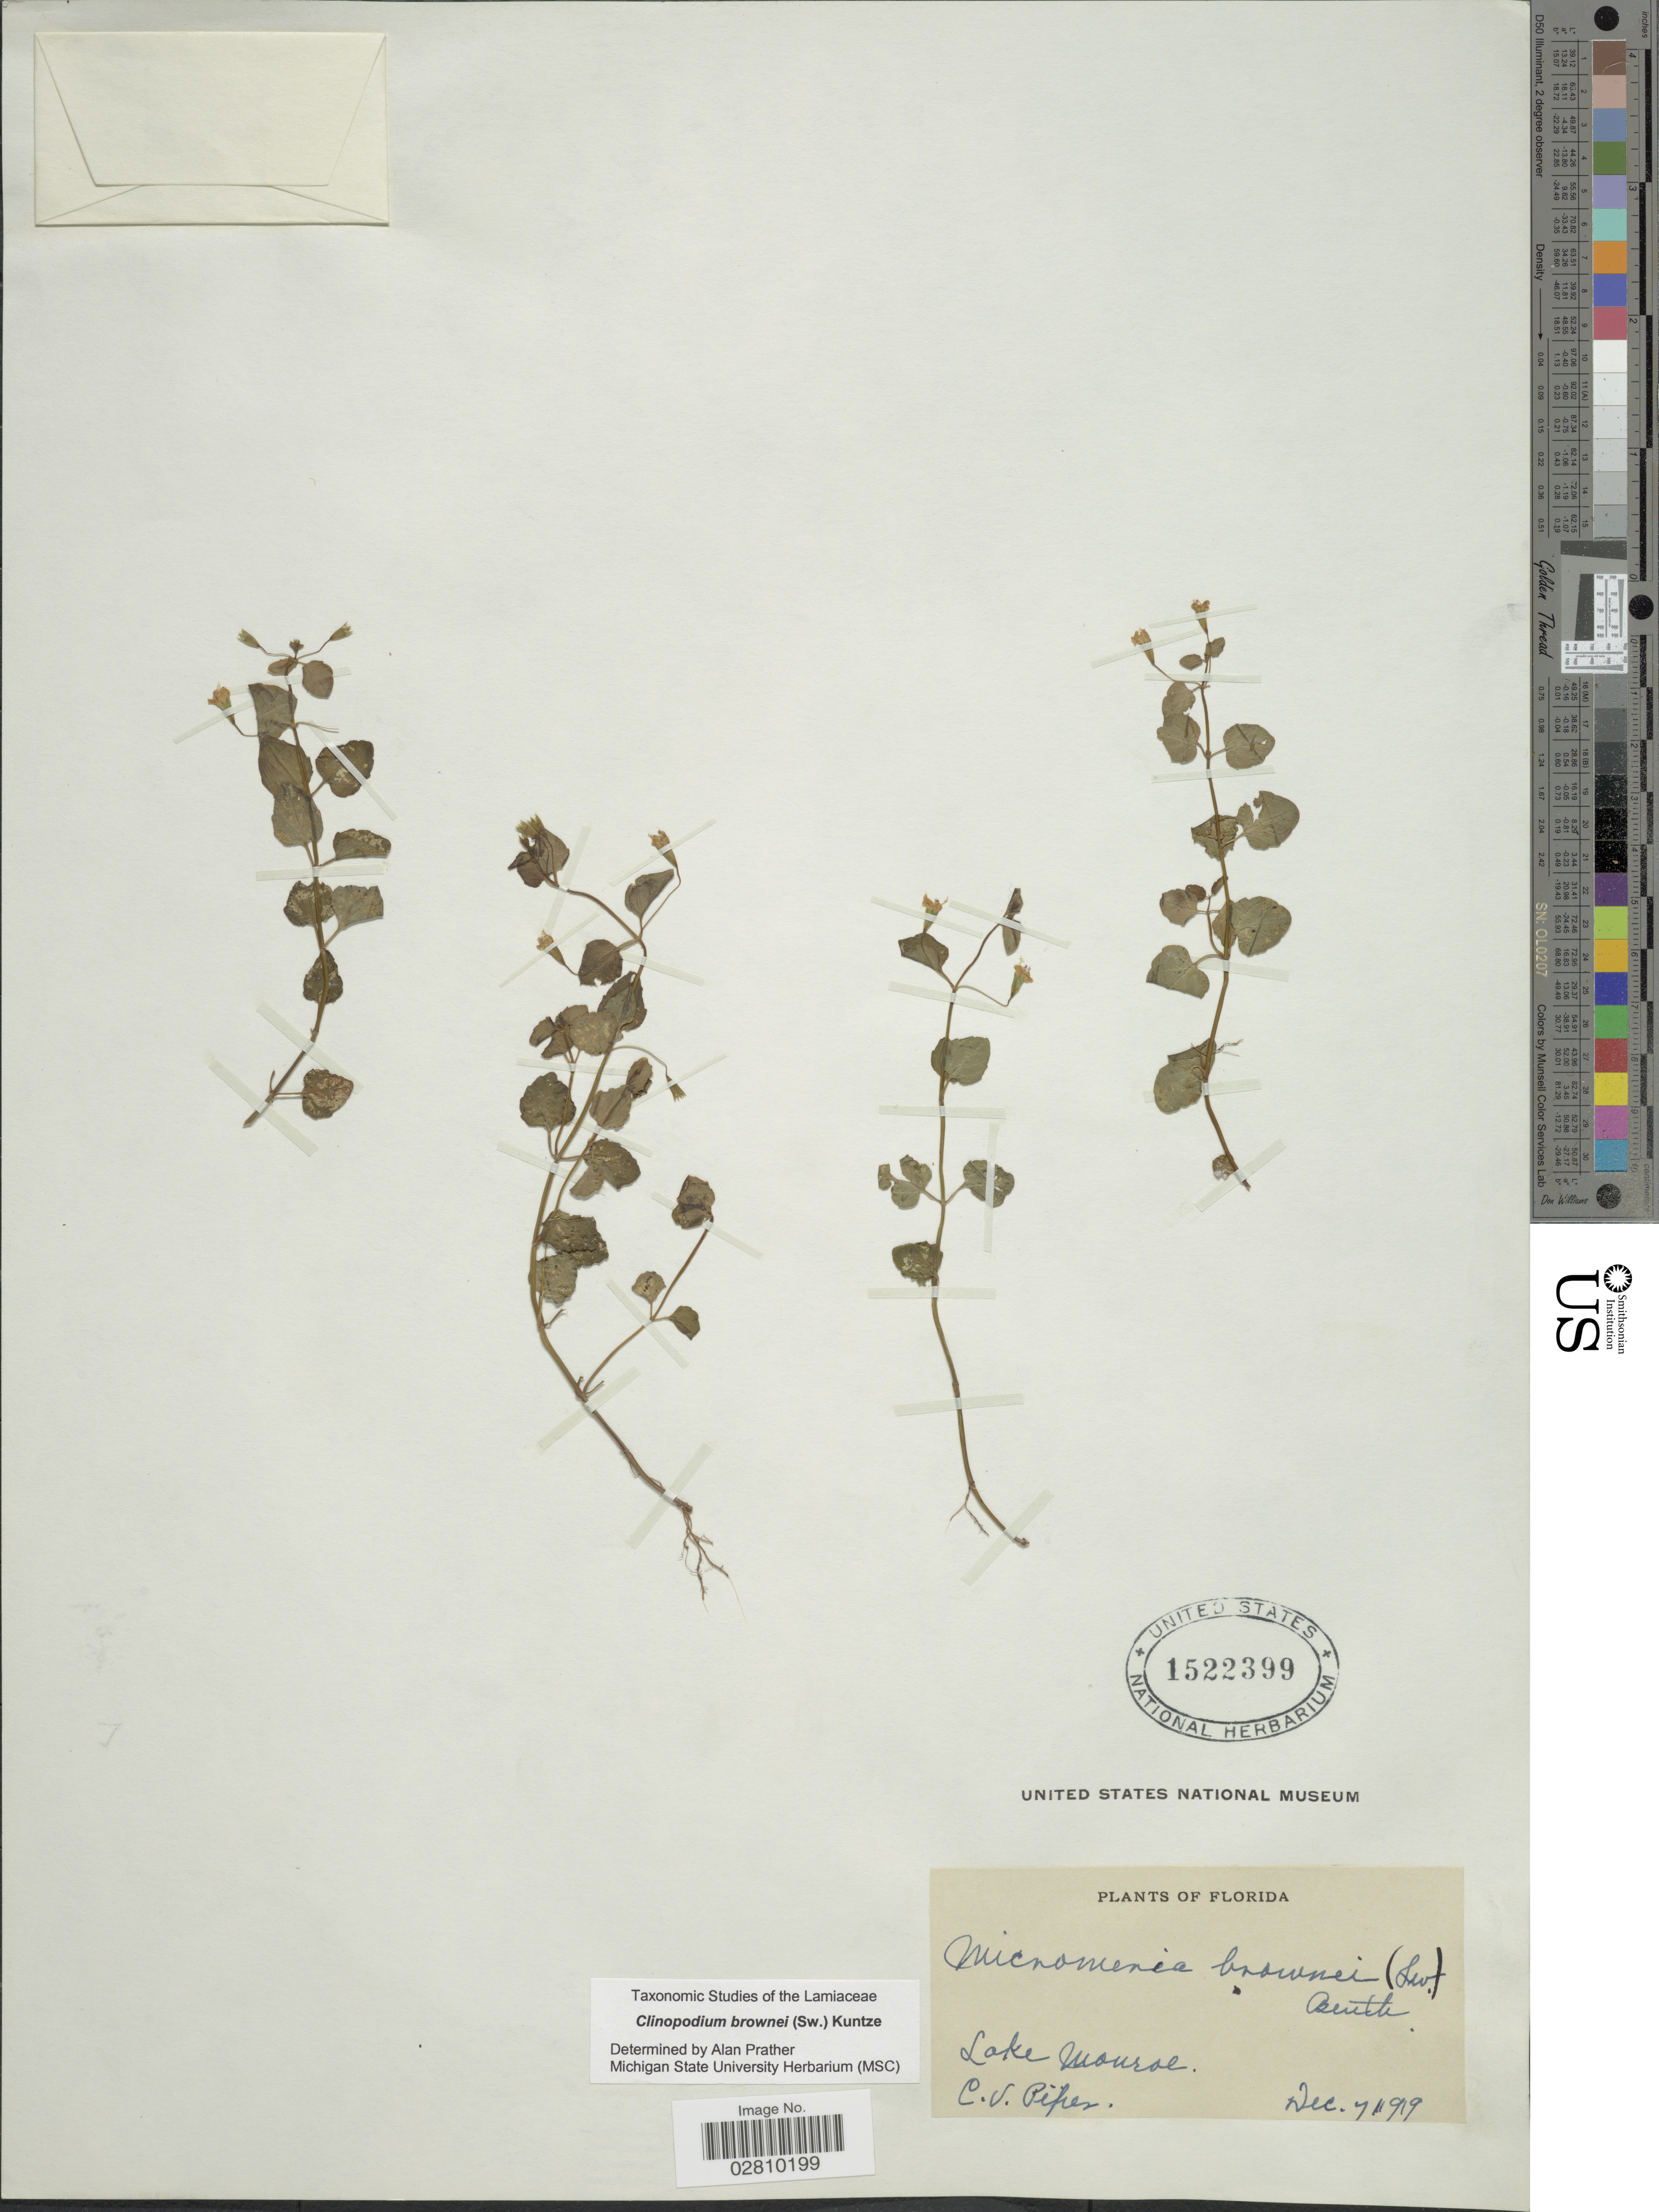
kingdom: Plantae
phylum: Tracheophyta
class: Magnoliopsida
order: Lamiales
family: Lamiaceae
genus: Clinopodium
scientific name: Clinopodium brownei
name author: (Sw.) Kuntze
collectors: C. V. Piper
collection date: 1997-12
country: United States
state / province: Florida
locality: Lake Monroe.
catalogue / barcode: US 1522399